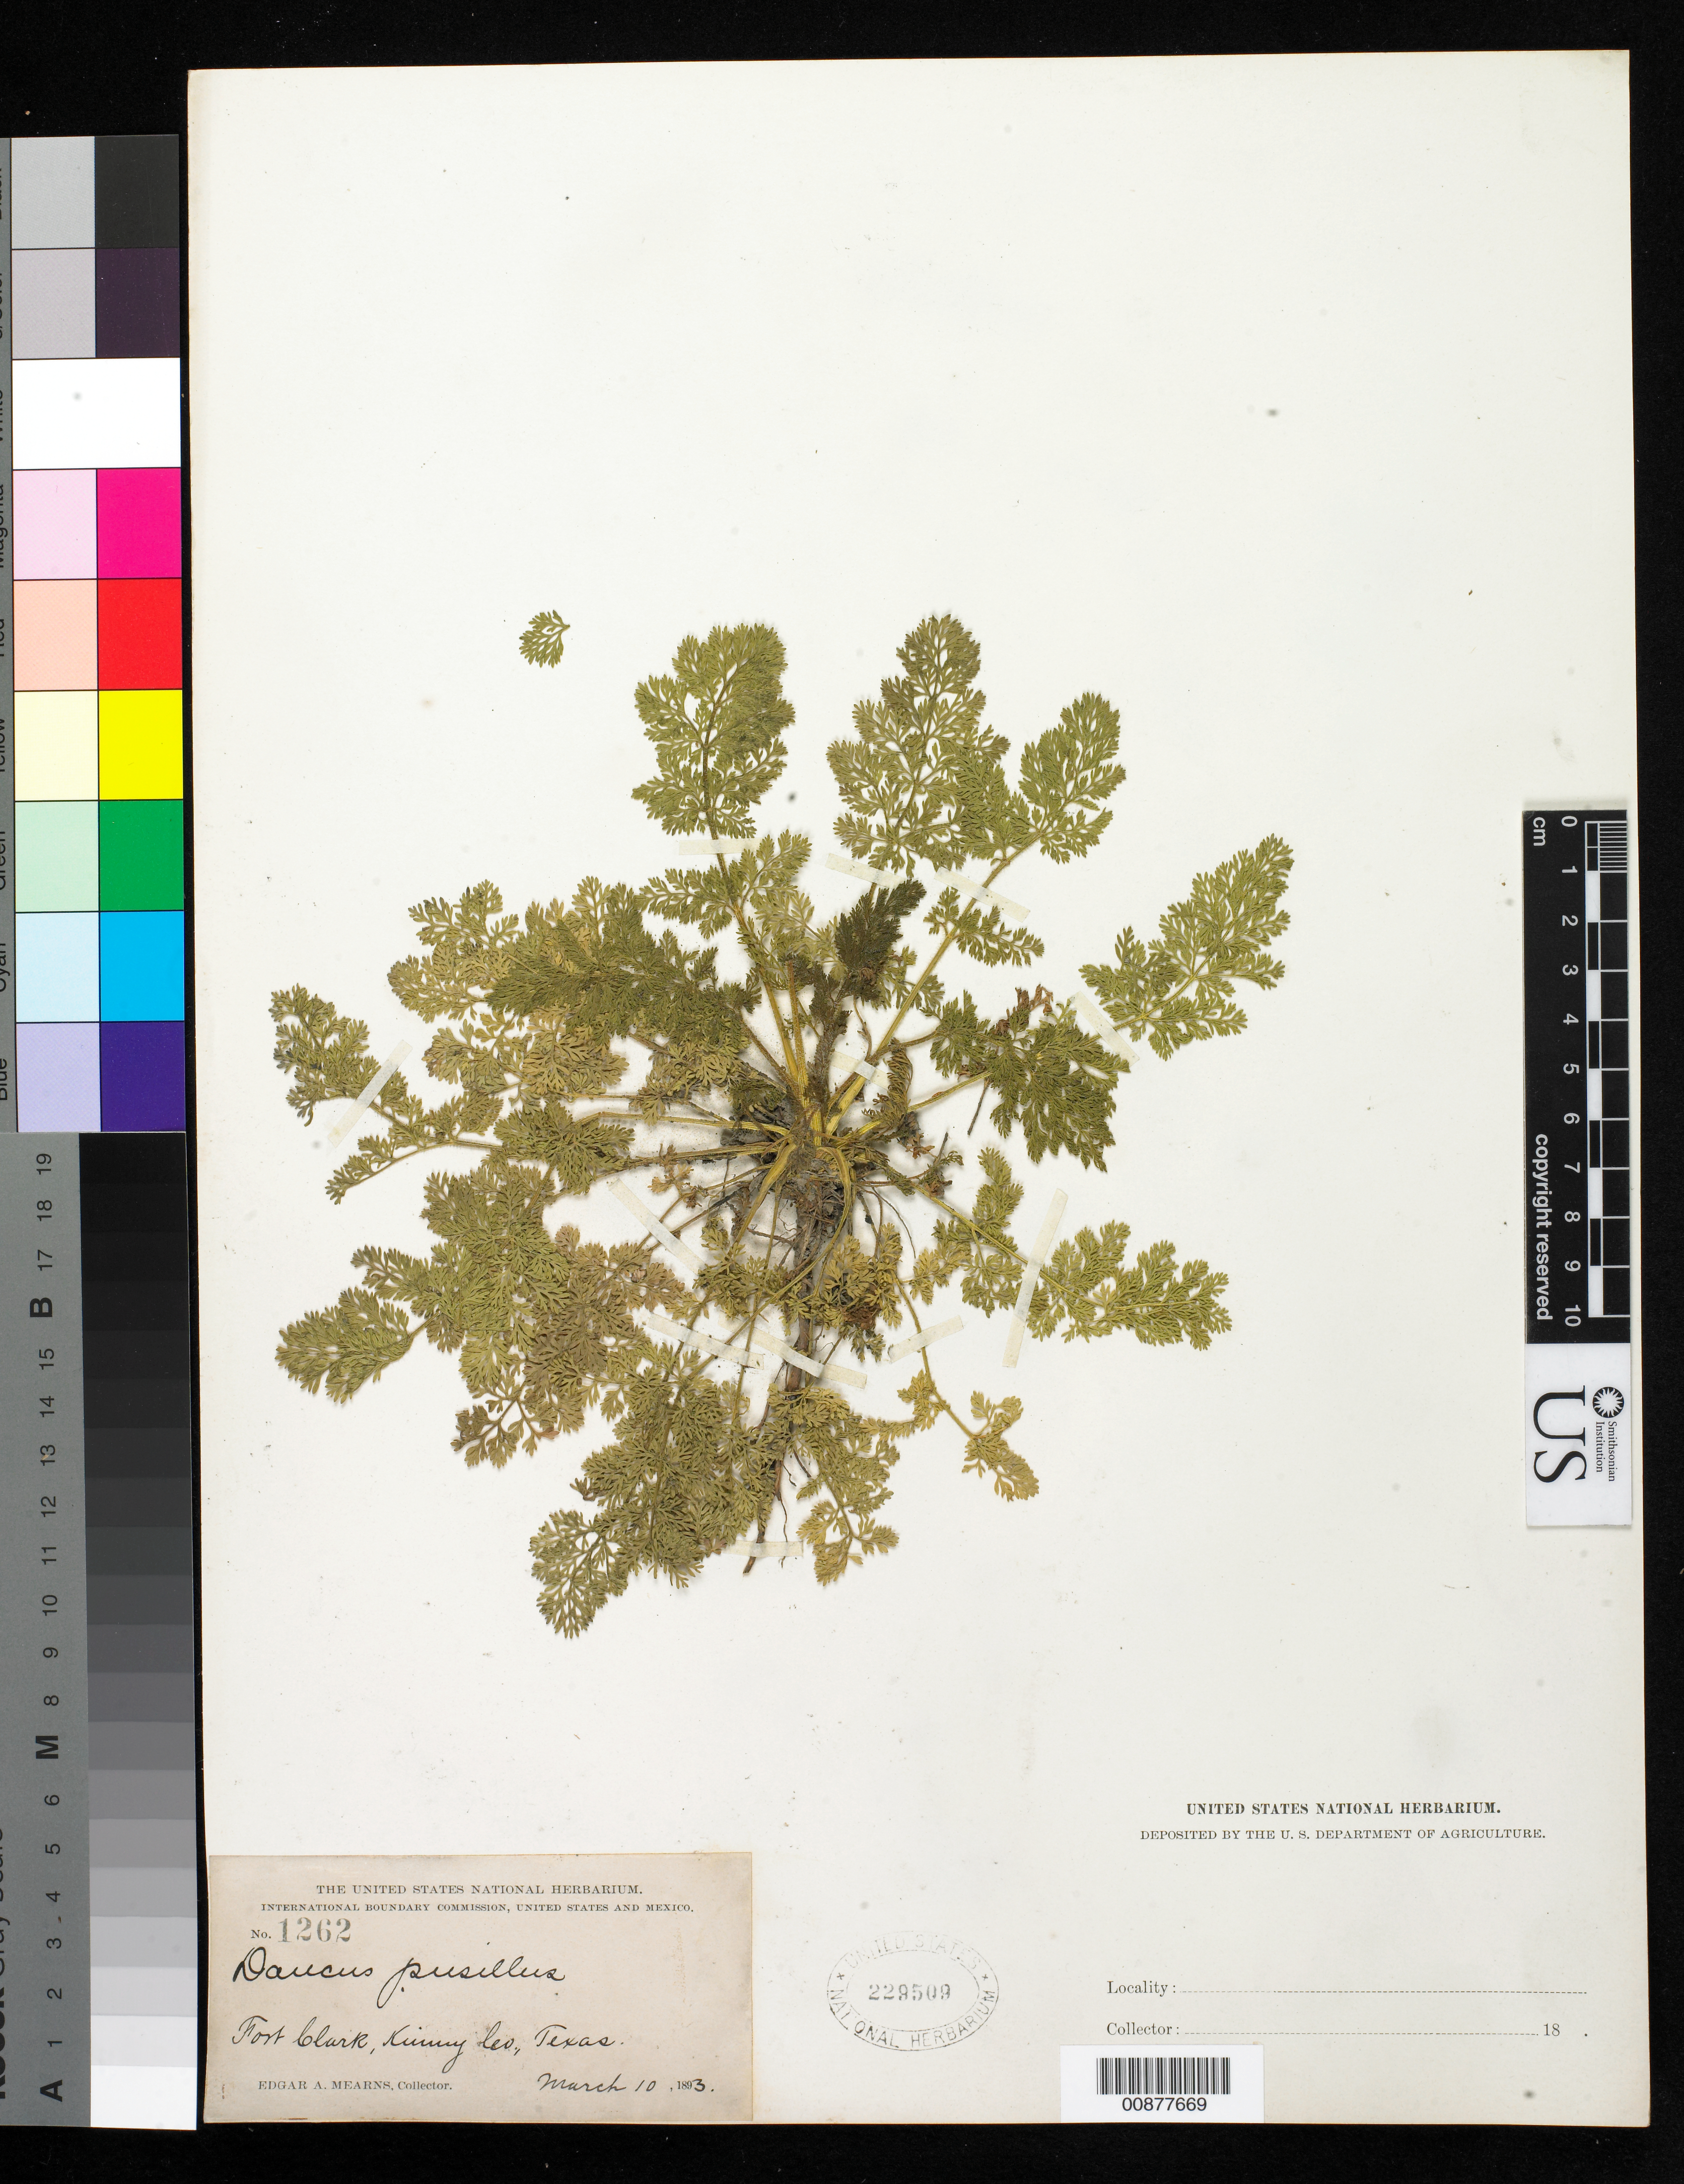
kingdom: Plantae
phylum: Tracheophyta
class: Magnoliopsida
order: Apiales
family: Apiaceae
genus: Daucus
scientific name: Daucus pusillus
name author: Michx.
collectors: E. A. Mearns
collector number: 1262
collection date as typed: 10 Mar 1893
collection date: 1893-03-10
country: United States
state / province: Texas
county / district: Kinney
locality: Fort Clark, Kinney County, Texas.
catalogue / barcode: US 229509